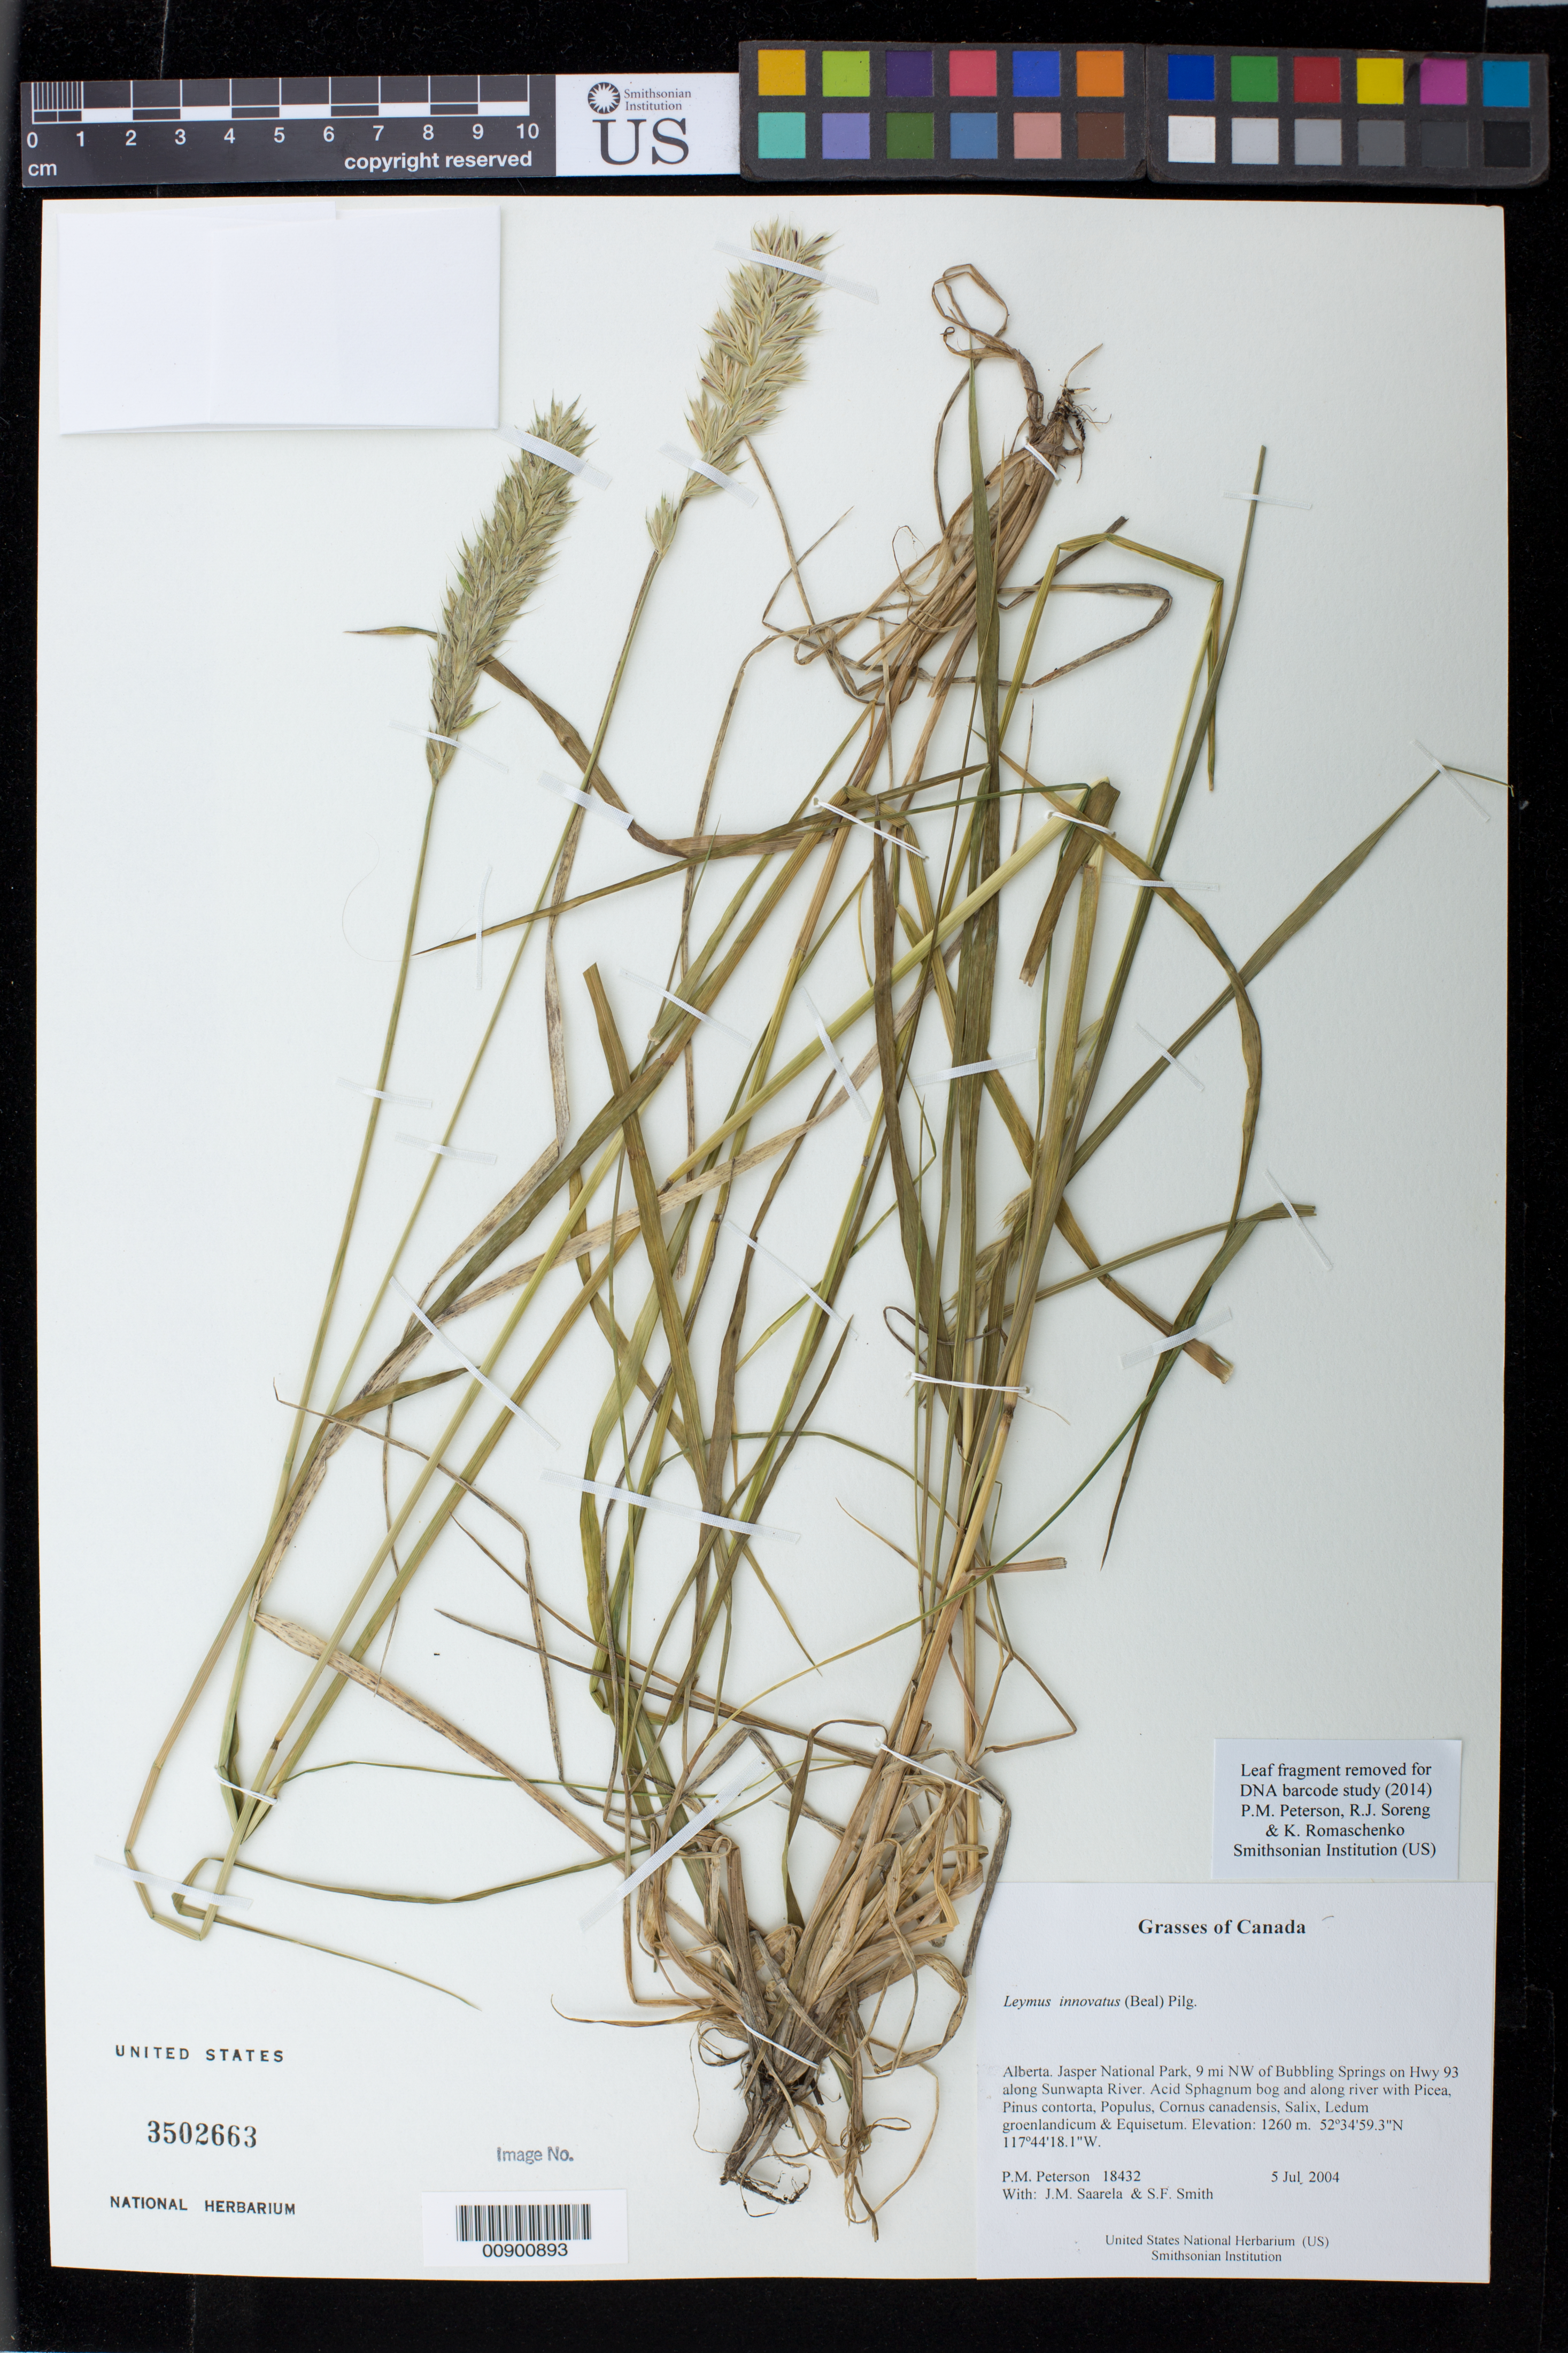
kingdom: Plantae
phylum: Tracheophyta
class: Liliopsida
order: Poales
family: Poaceae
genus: Leymus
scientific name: Leymus innovatus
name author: (W.J. Beal) Pilg.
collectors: P. M. Peterson, J. Saarela & S.F. Smith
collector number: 18432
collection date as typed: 05 Jul 2004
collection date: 2004-07-05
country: Canada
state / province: Alberta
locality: Jasper National Park, 9 mi NW of Bubbling Springs on Hwy 93 along Sunwapta River. Acid Sphagnum bog and along river with Picea, Pinus contorta, Populus, Cornus canadensis, Salix, Ledum groenlandicum & Equisetum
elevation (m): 1260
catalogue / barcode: US 3502663